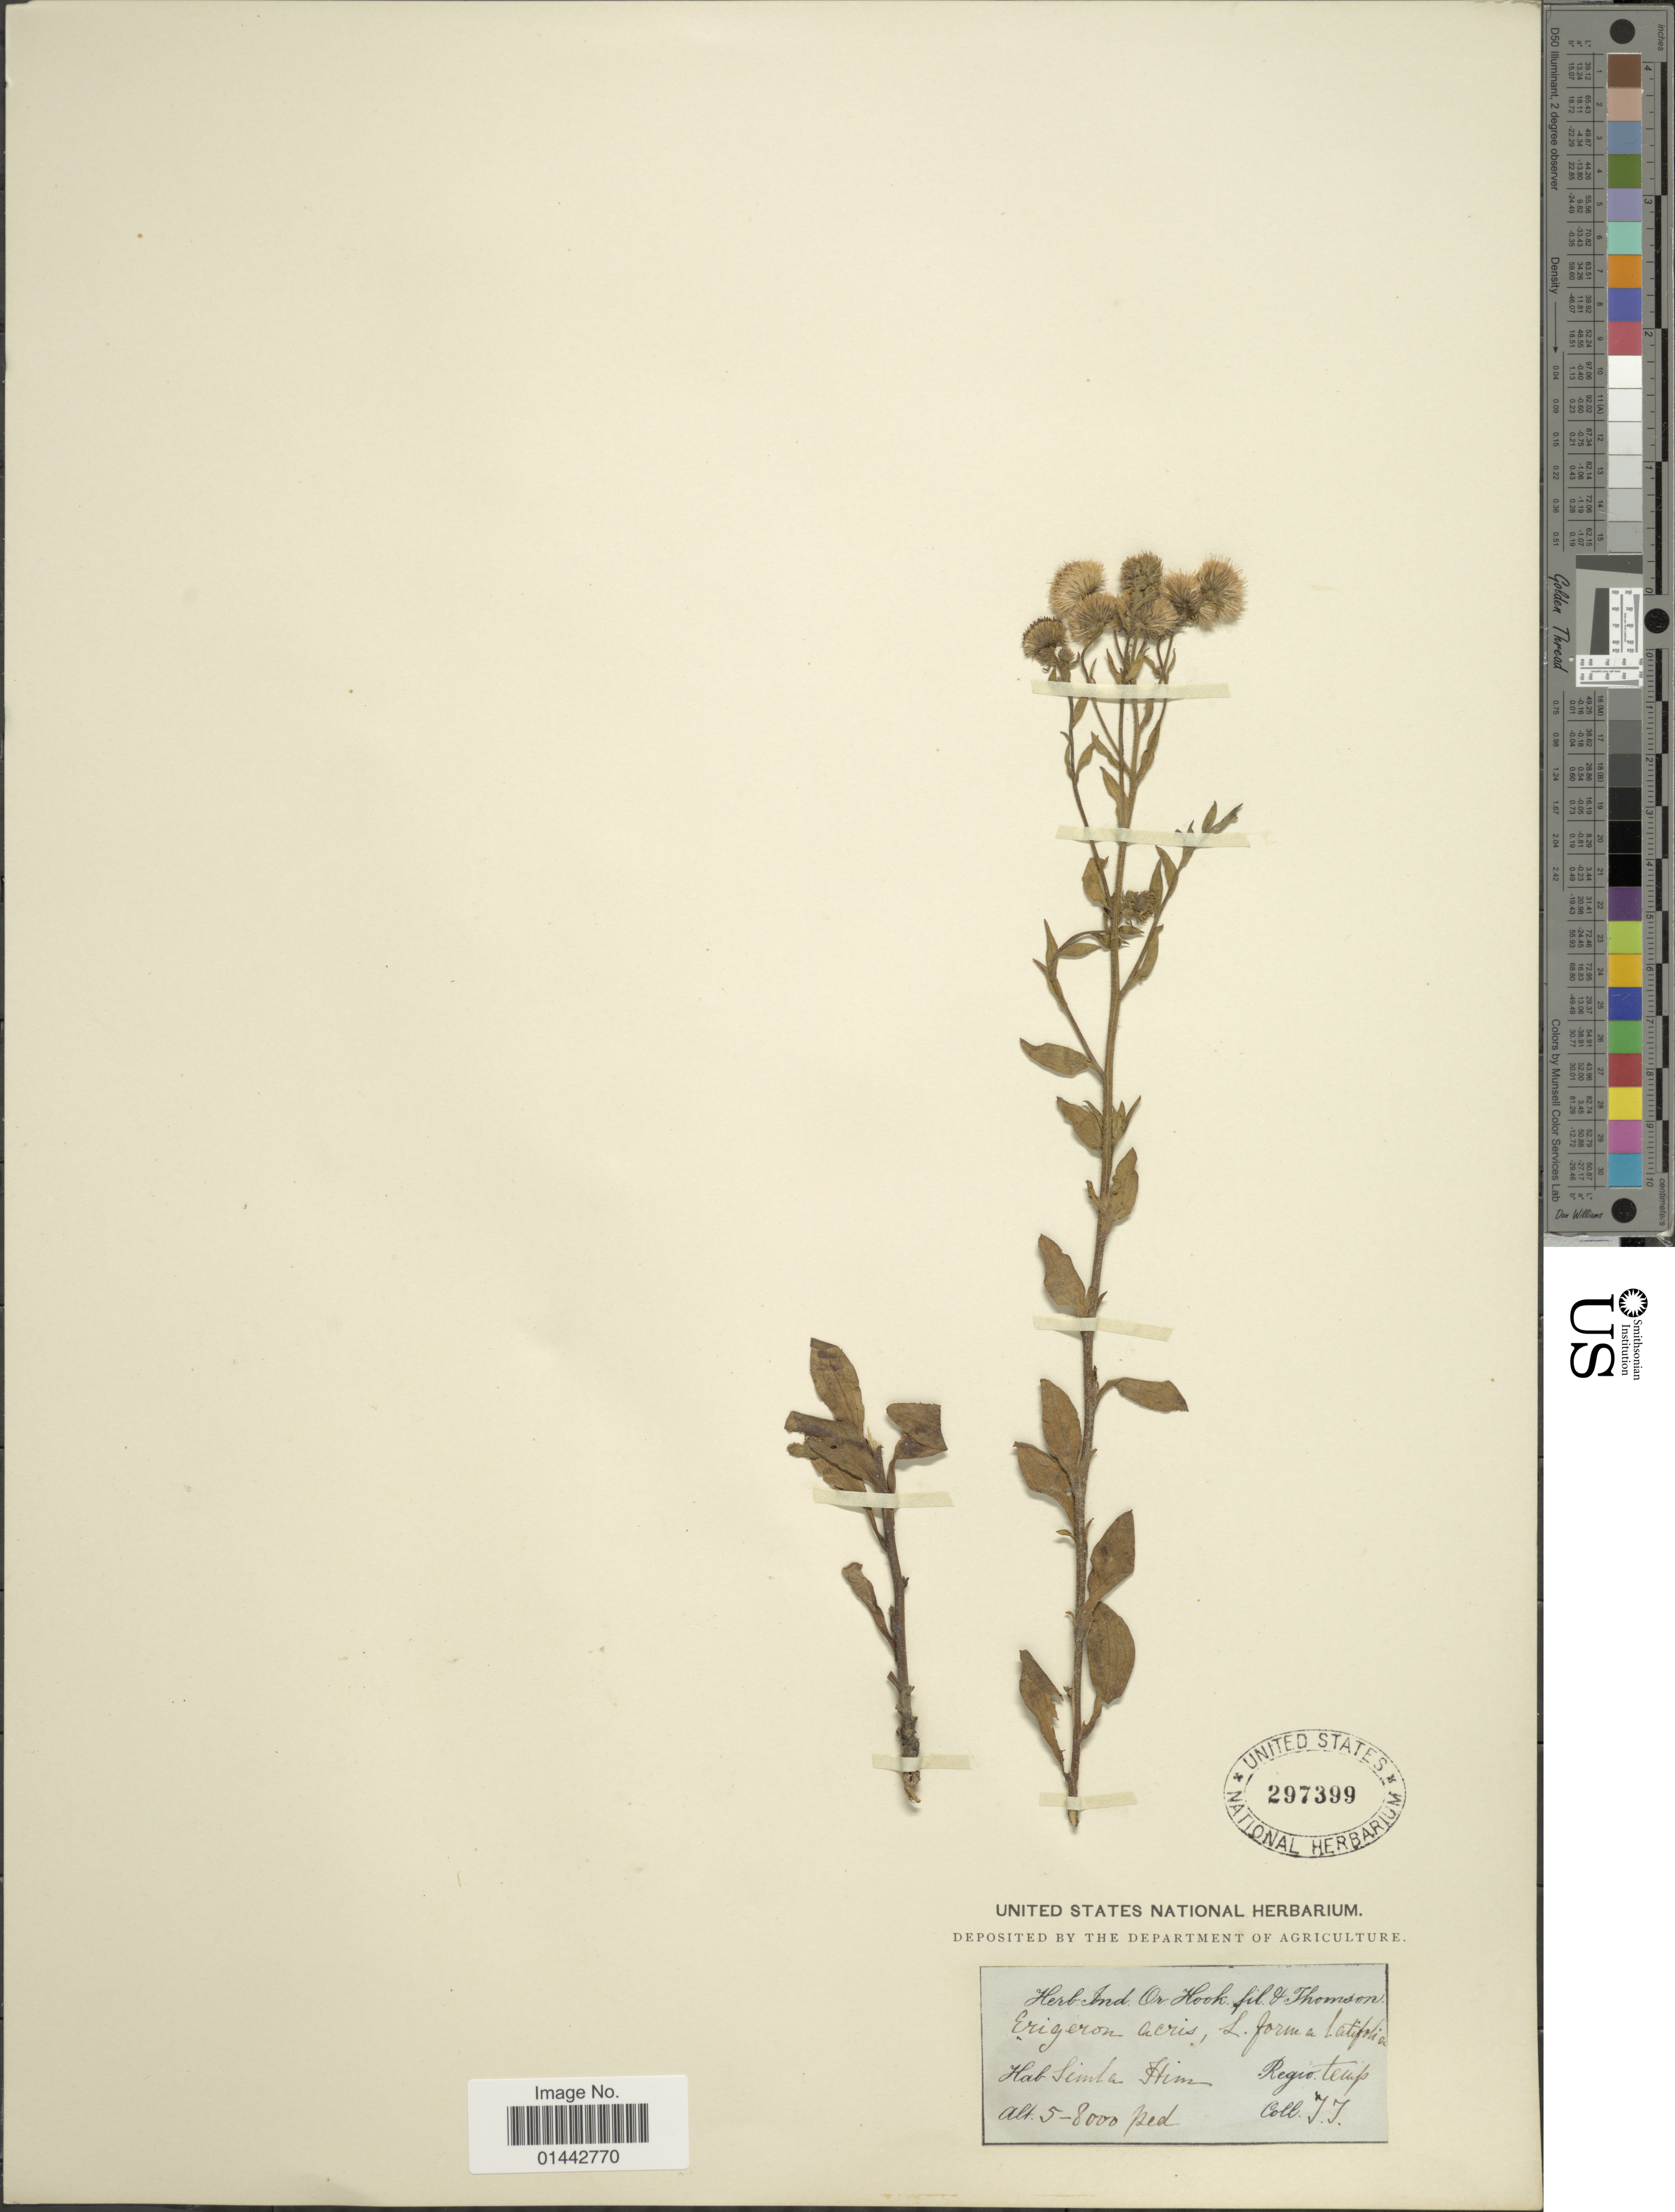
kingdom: Plantae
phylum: Tracheophyta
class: Magnoliopsida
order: Asterales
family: Asteraceae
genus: Erigeron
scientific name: Erigeron acris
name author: L.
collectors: T. Thomson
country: India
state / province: Himachal Pradesh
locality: Simla Him, regio temp.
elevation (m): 1524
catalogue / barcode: US 297399